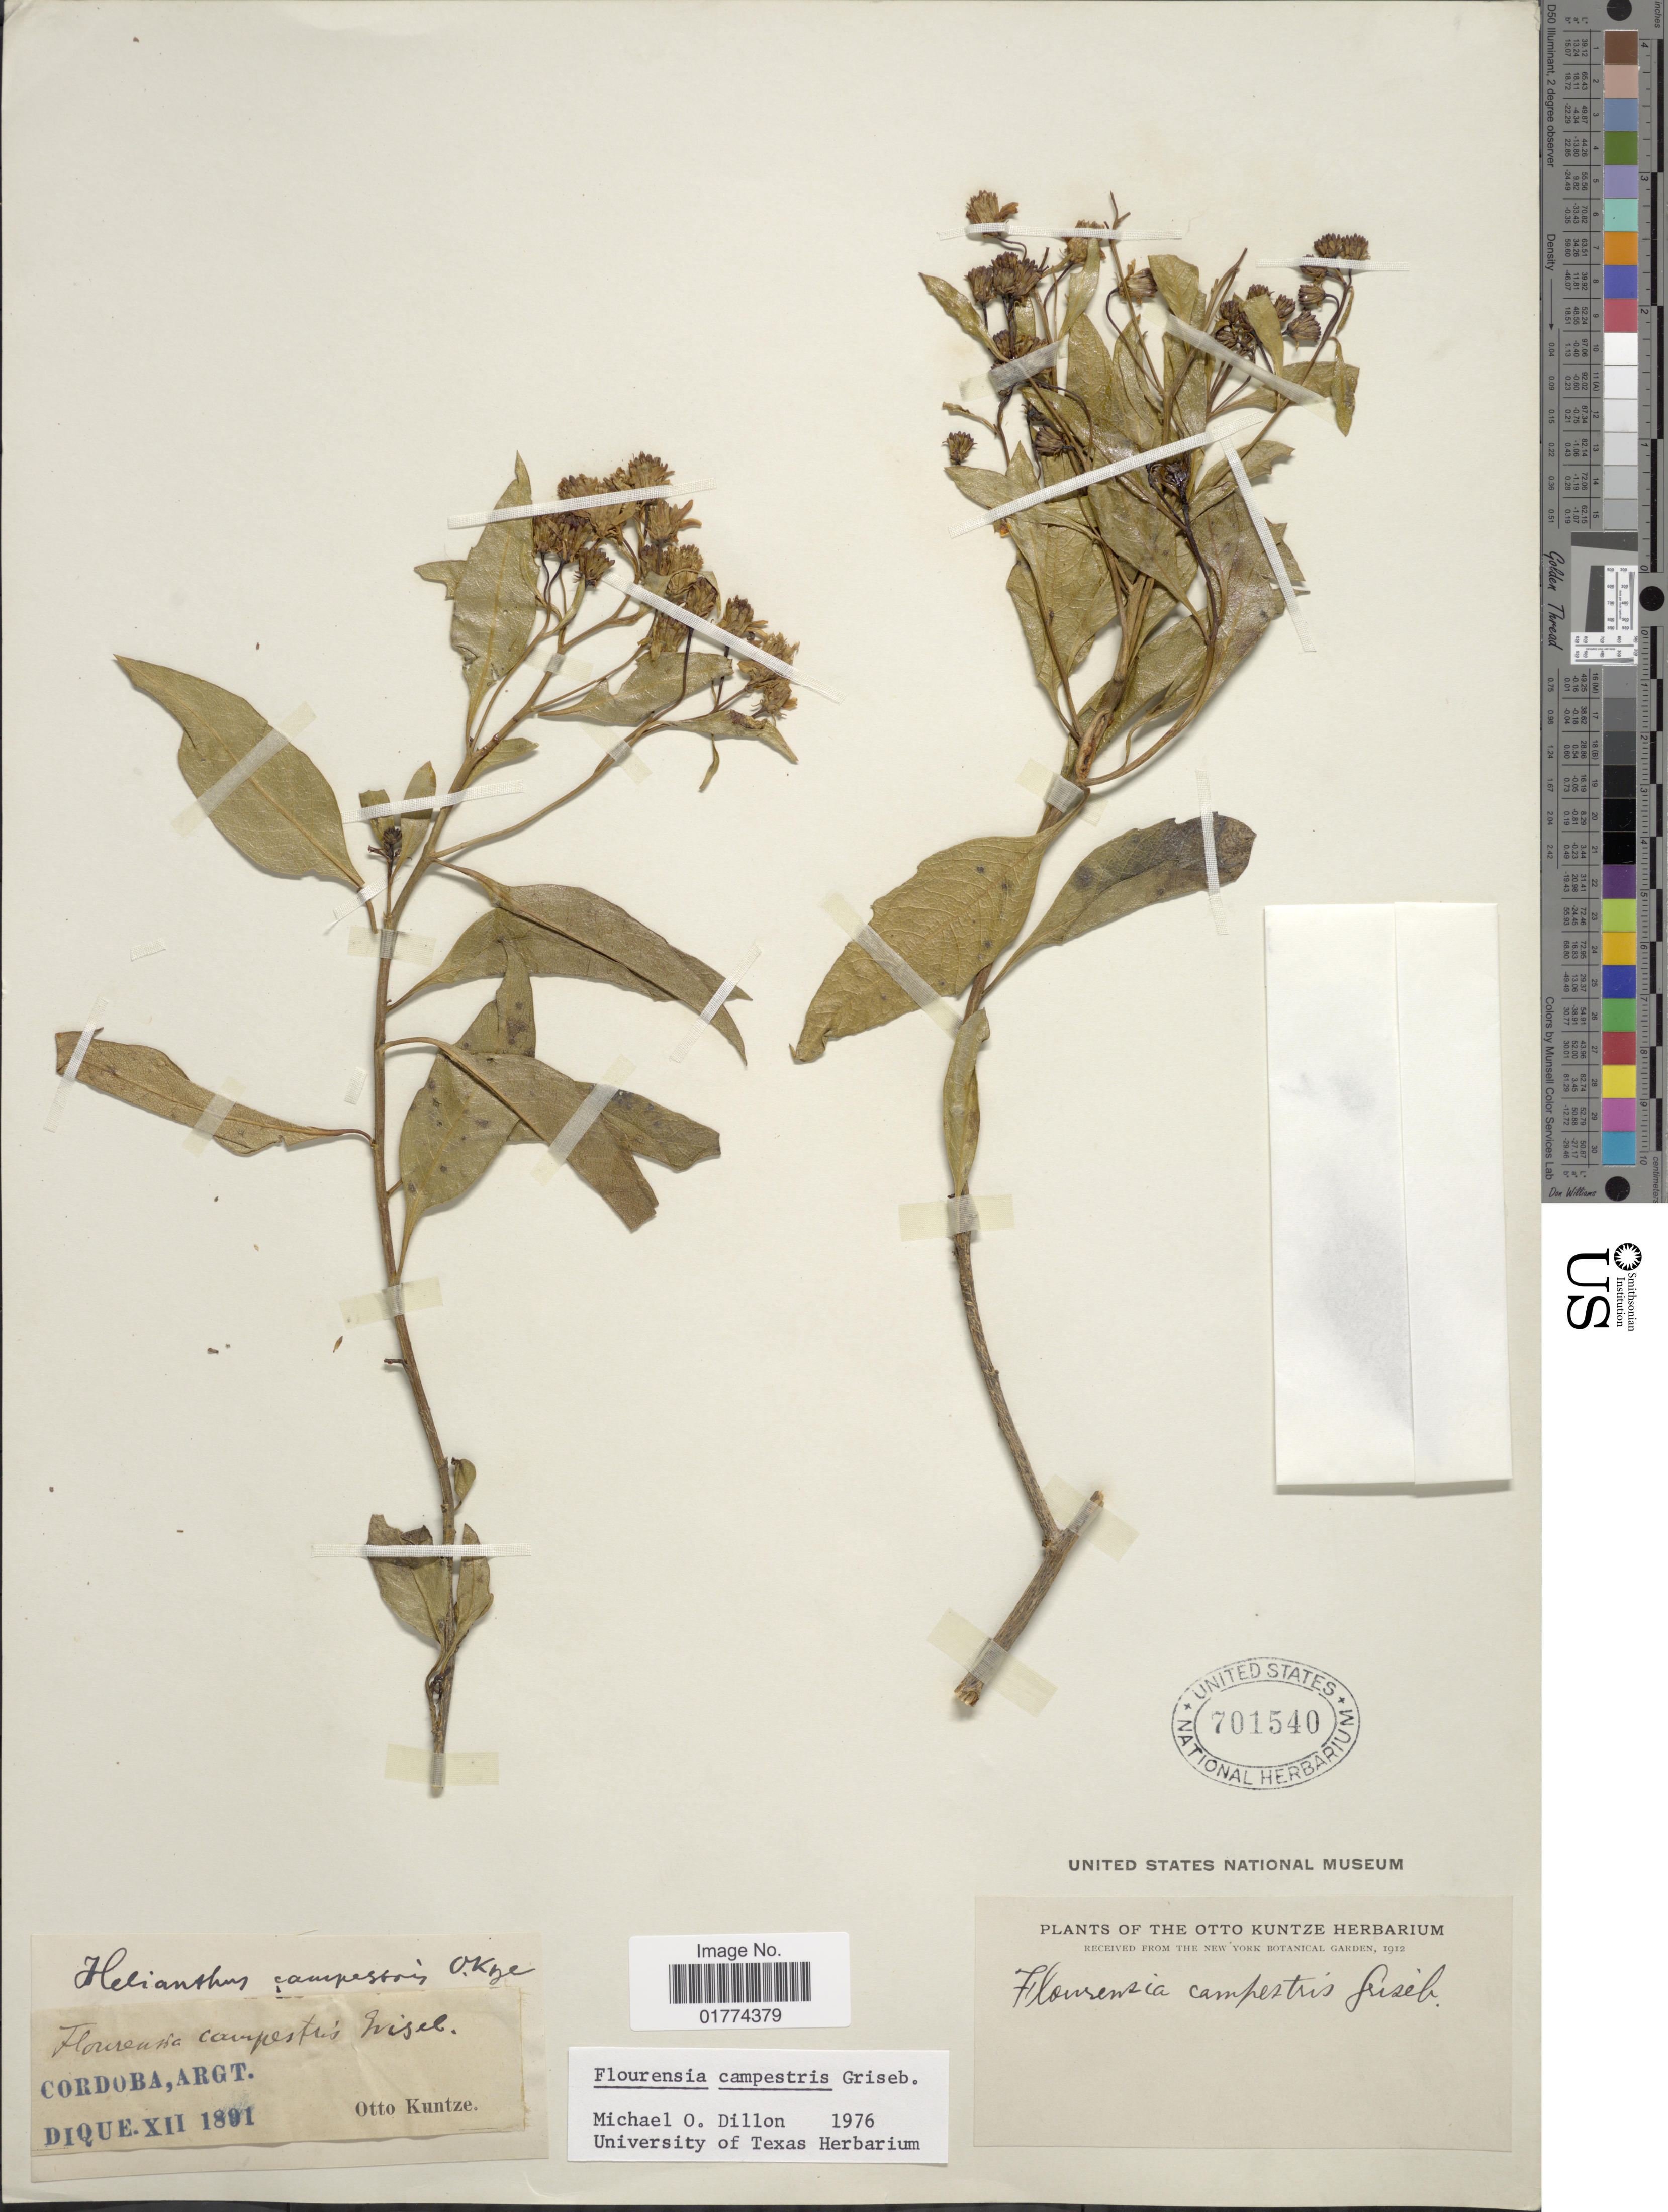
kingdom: Plantae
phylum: Tracheophyta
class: Magnoliopsida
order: Asterales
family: Asteraceae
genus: Flourensia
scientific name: Flourensia campestris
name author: Griseb.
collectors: C.E.O. Kuntze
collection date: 1891-12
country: Argentina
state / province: Cordoba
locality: Dique [unsure placement]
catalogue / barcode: US 701540